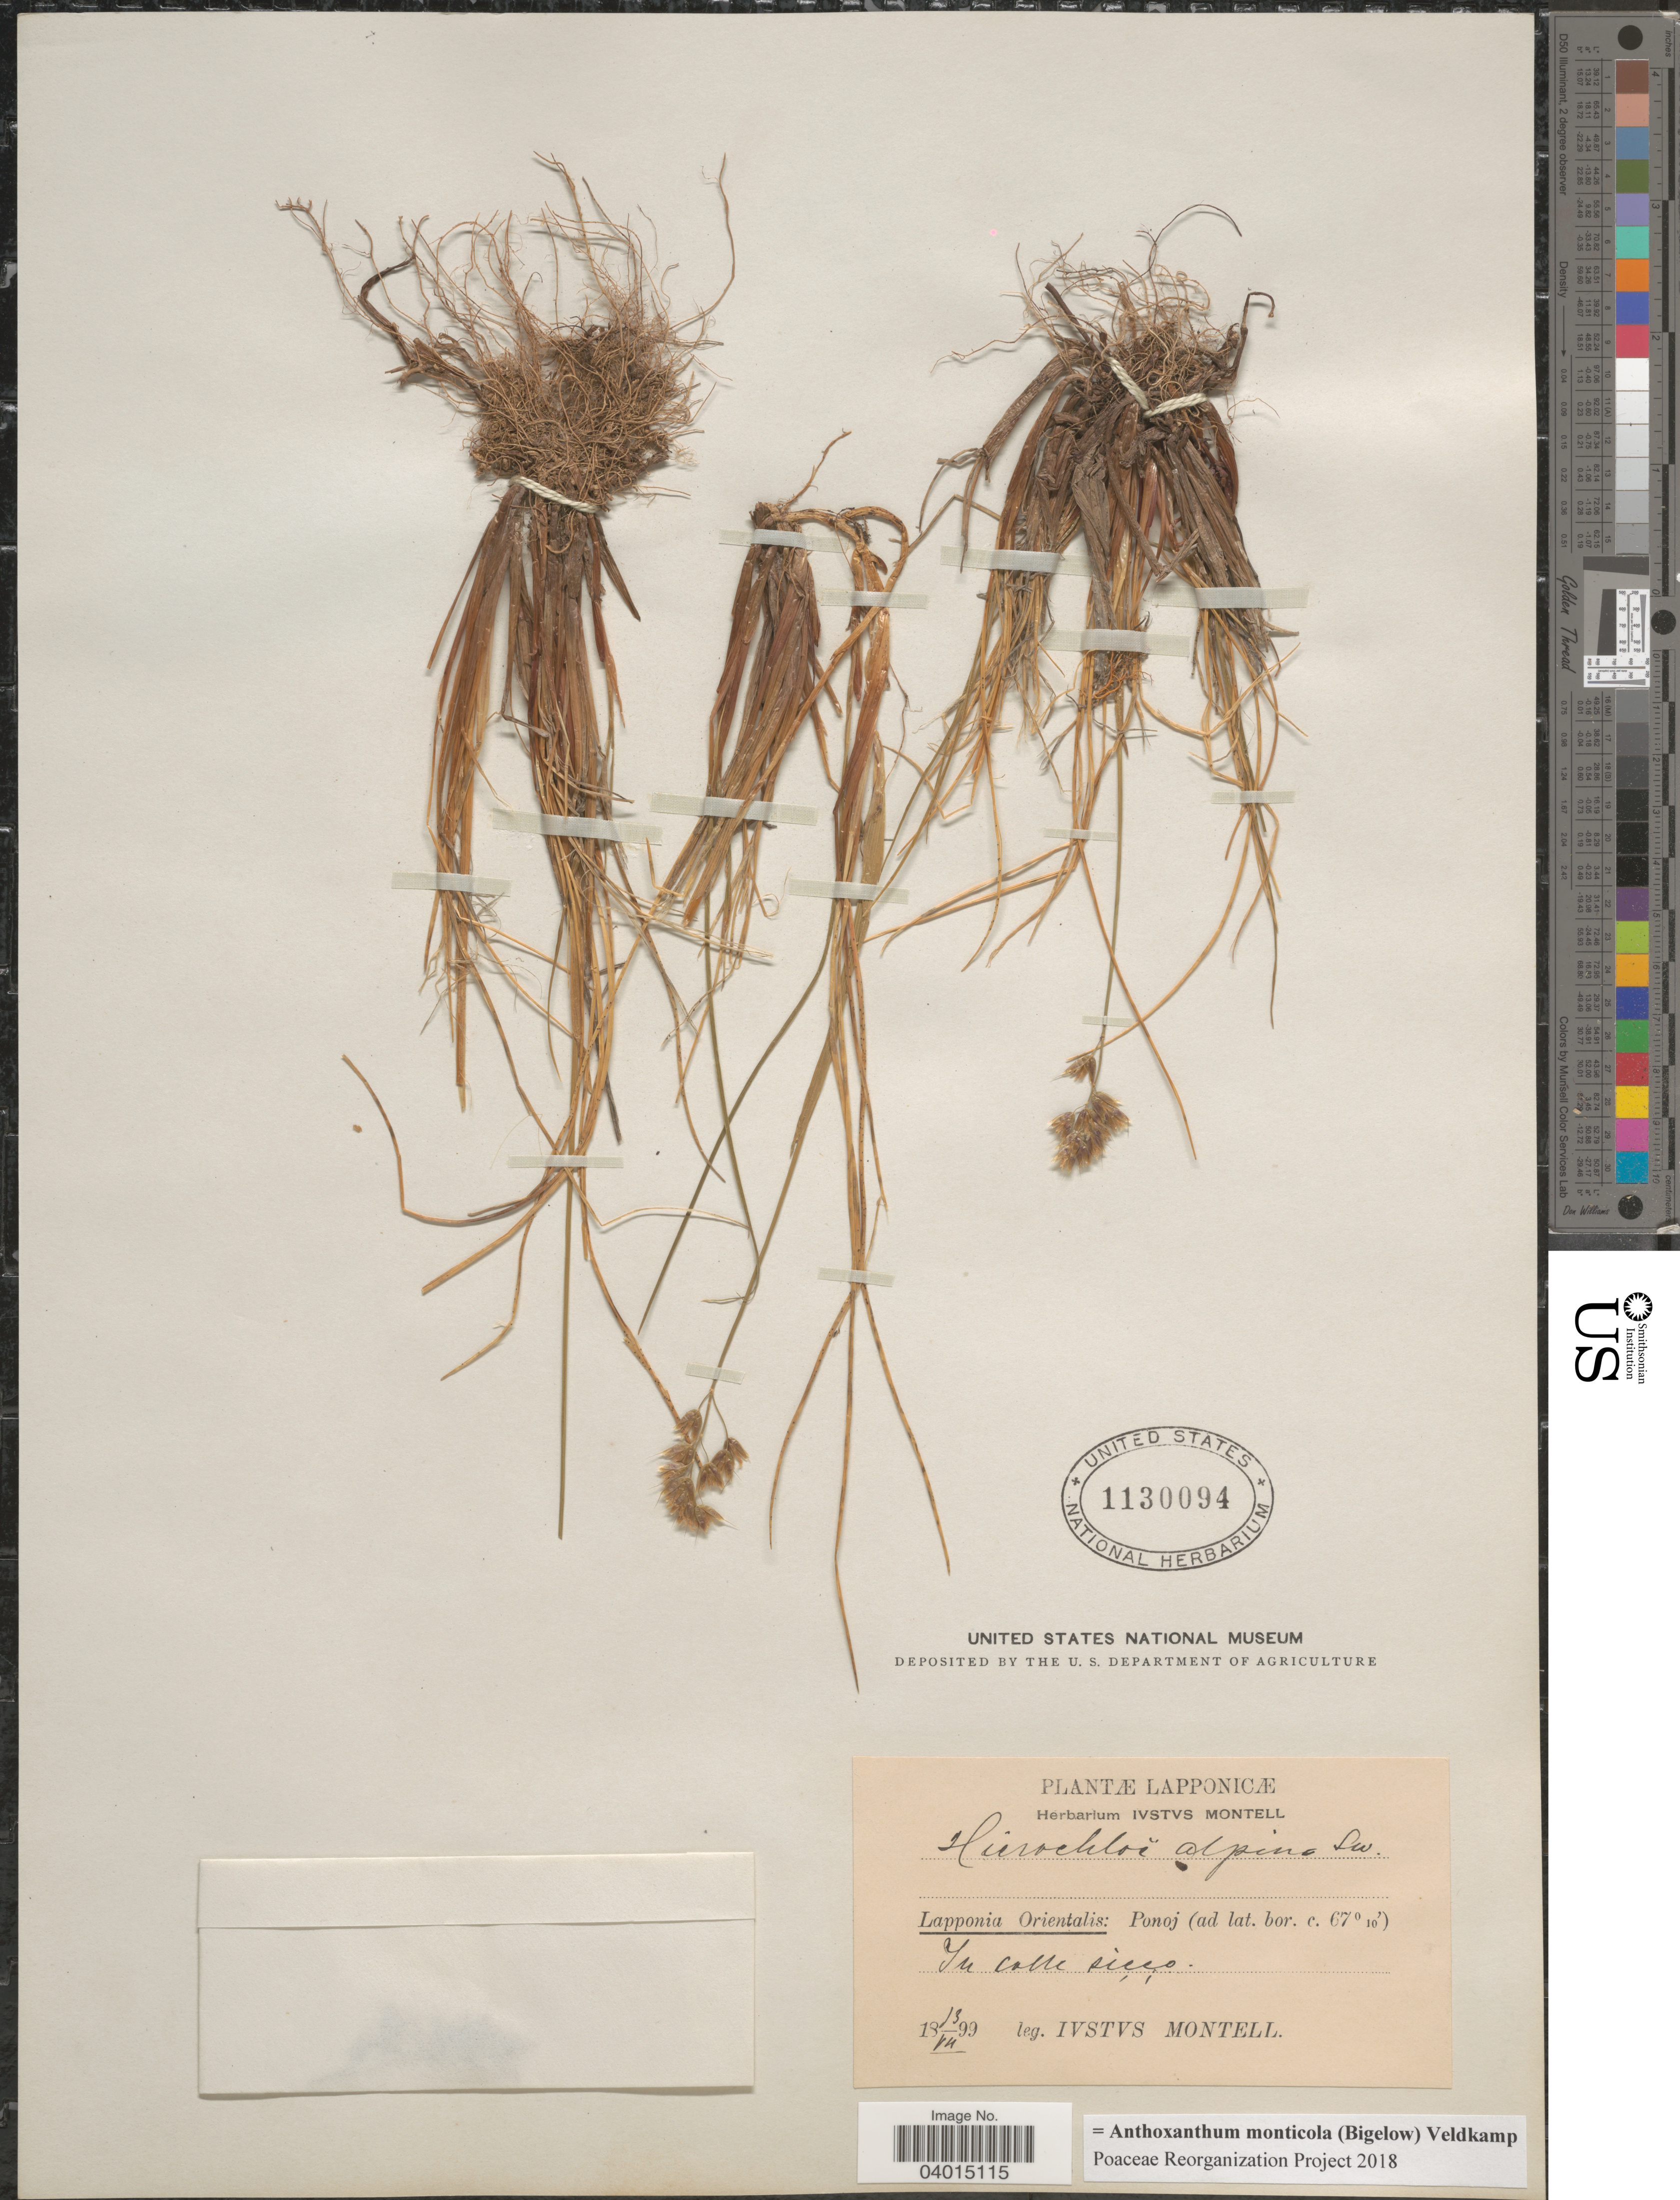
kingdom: Plantae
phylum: Tracheophyta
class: Liliopsida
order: Poales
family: Poaceae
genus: Anthoxanthum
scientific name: Anthoxanthum monticola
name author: (Bigelow) Veldkamp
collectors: I. Montell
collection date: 1899-07-13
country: Russian Federation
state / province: Murmansk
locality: Lapponicae. Lapponia Orientalis: Ponoj.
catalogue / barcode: US 1130094